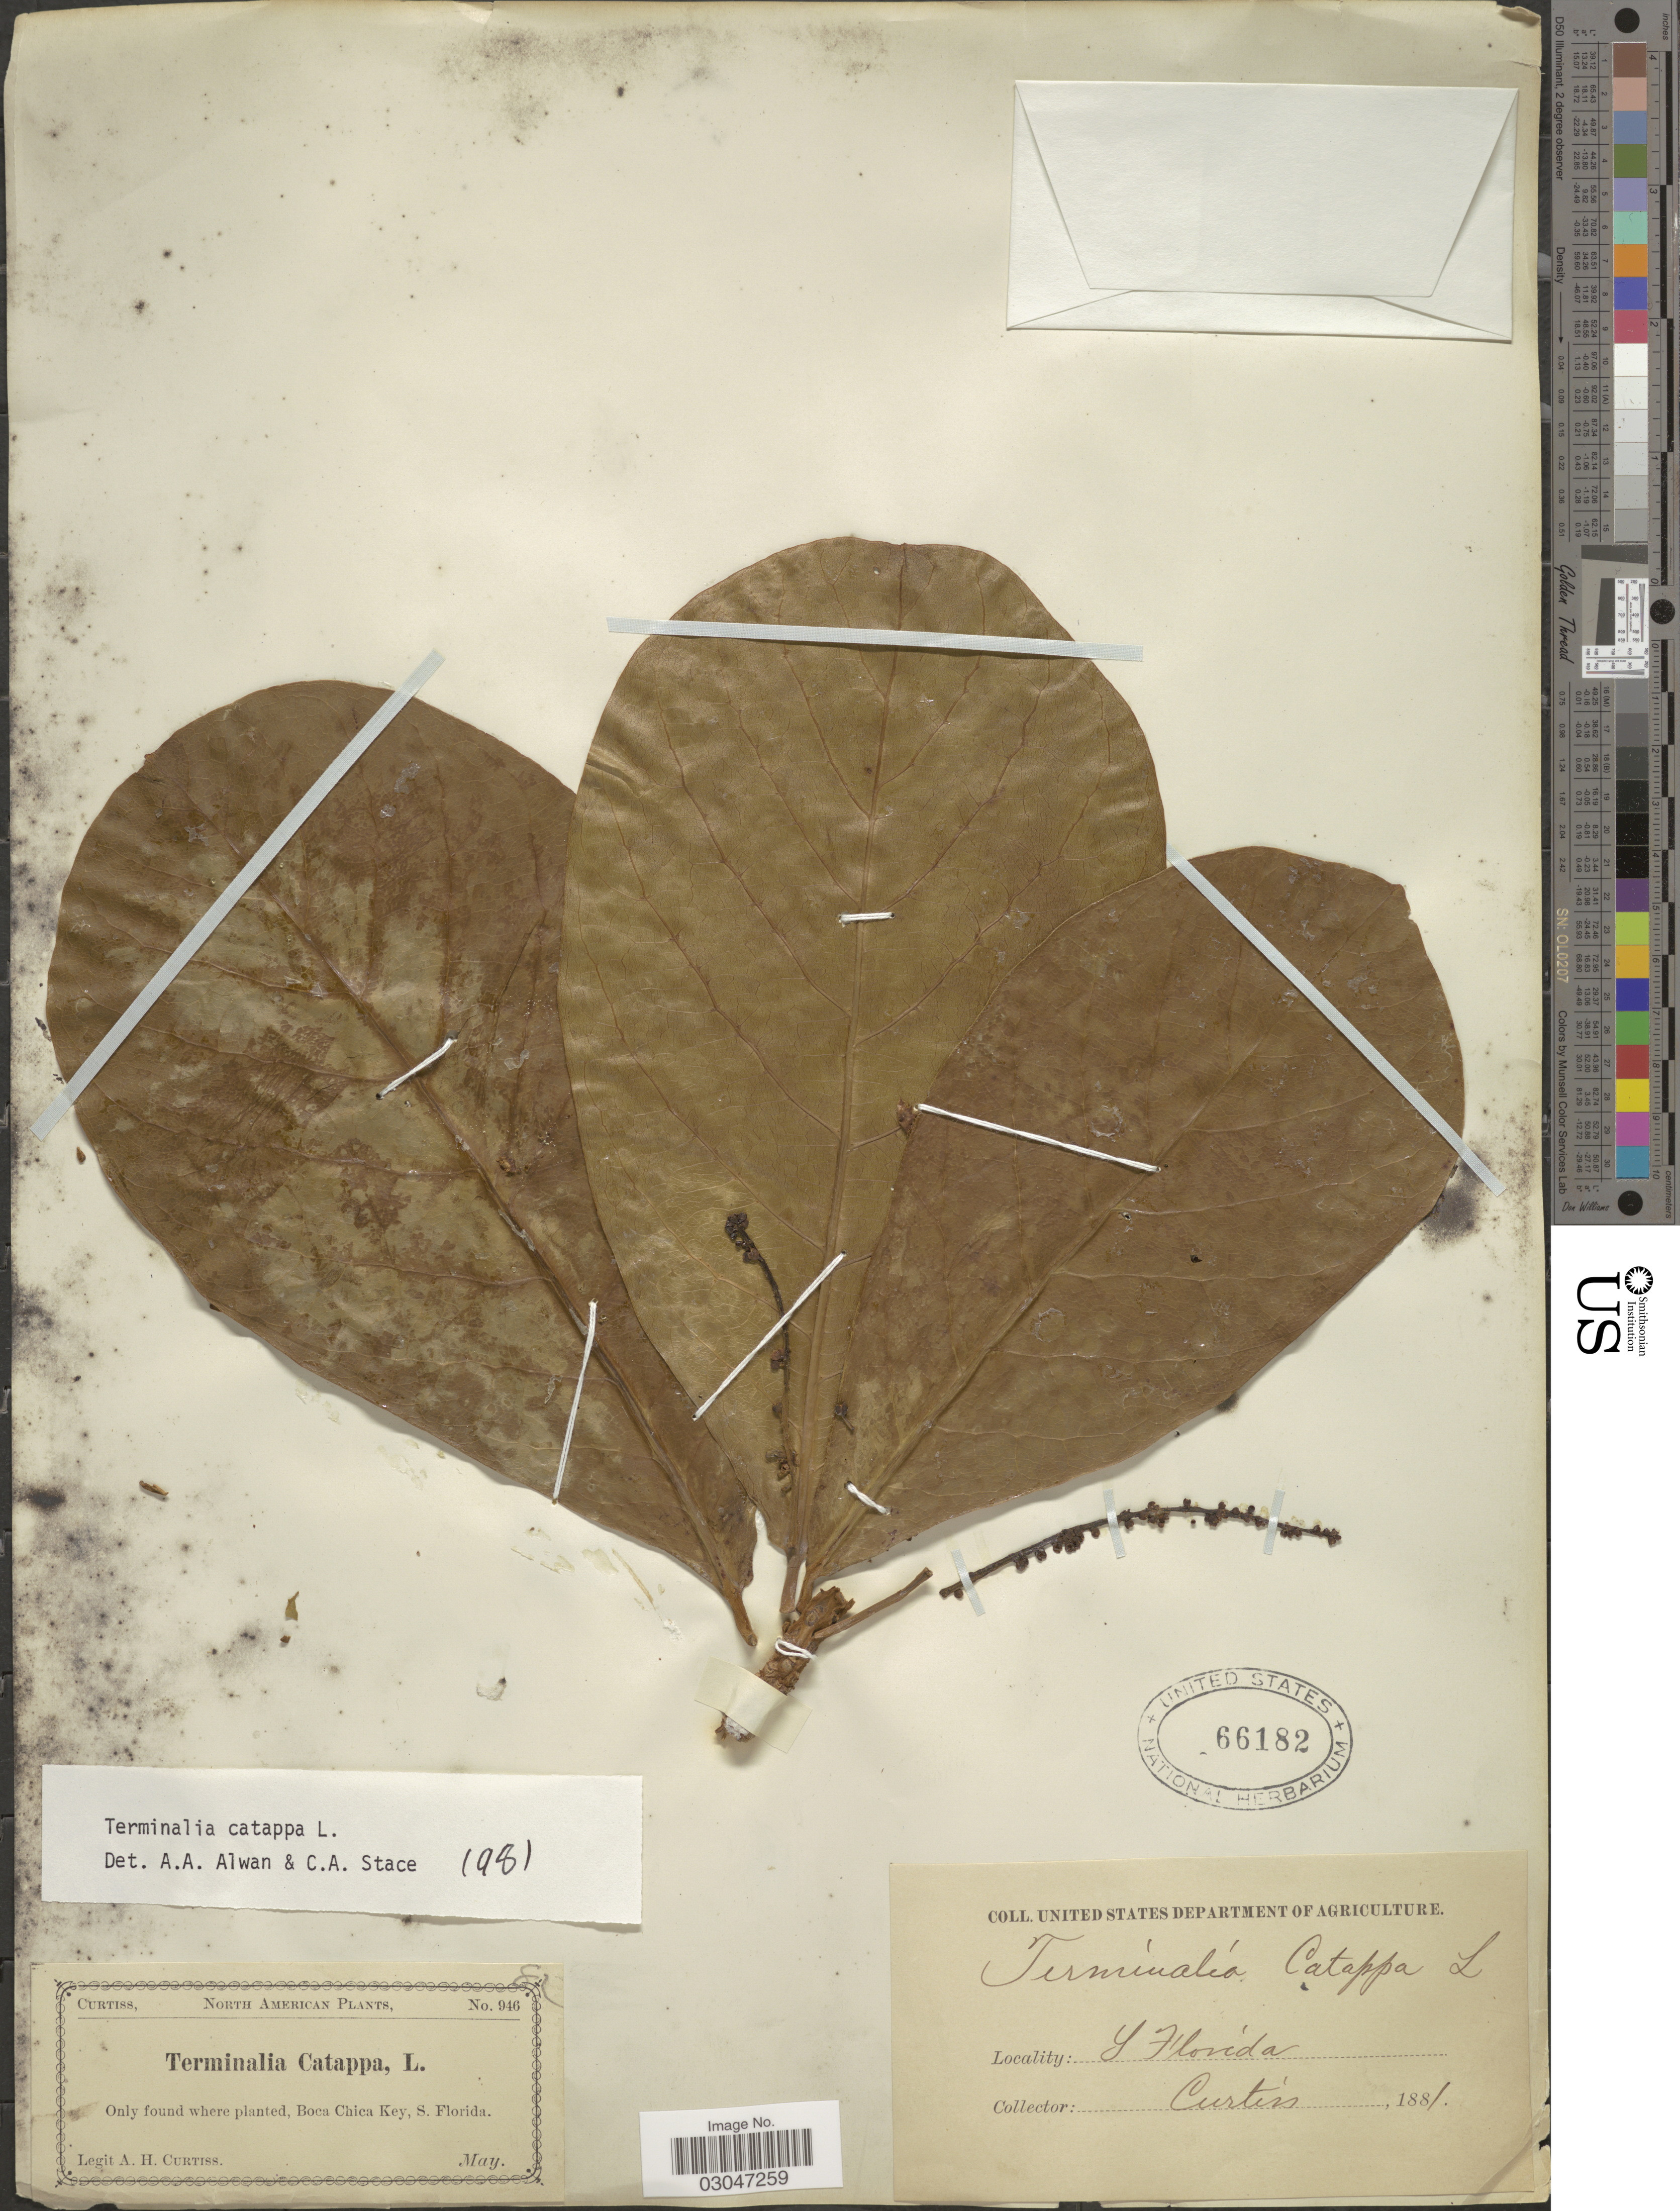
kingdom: Plantae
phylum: Tracheophyta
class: Magnoliopsida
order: Myrtales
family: Combretaceae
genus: Terminalia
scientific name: Terminalia catappa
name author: L.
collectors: A. H. Curtiss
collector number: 946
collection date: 1881-05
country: United States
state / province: Florida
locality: Boca Chica Key, S. Florida.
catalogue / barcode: US 66182